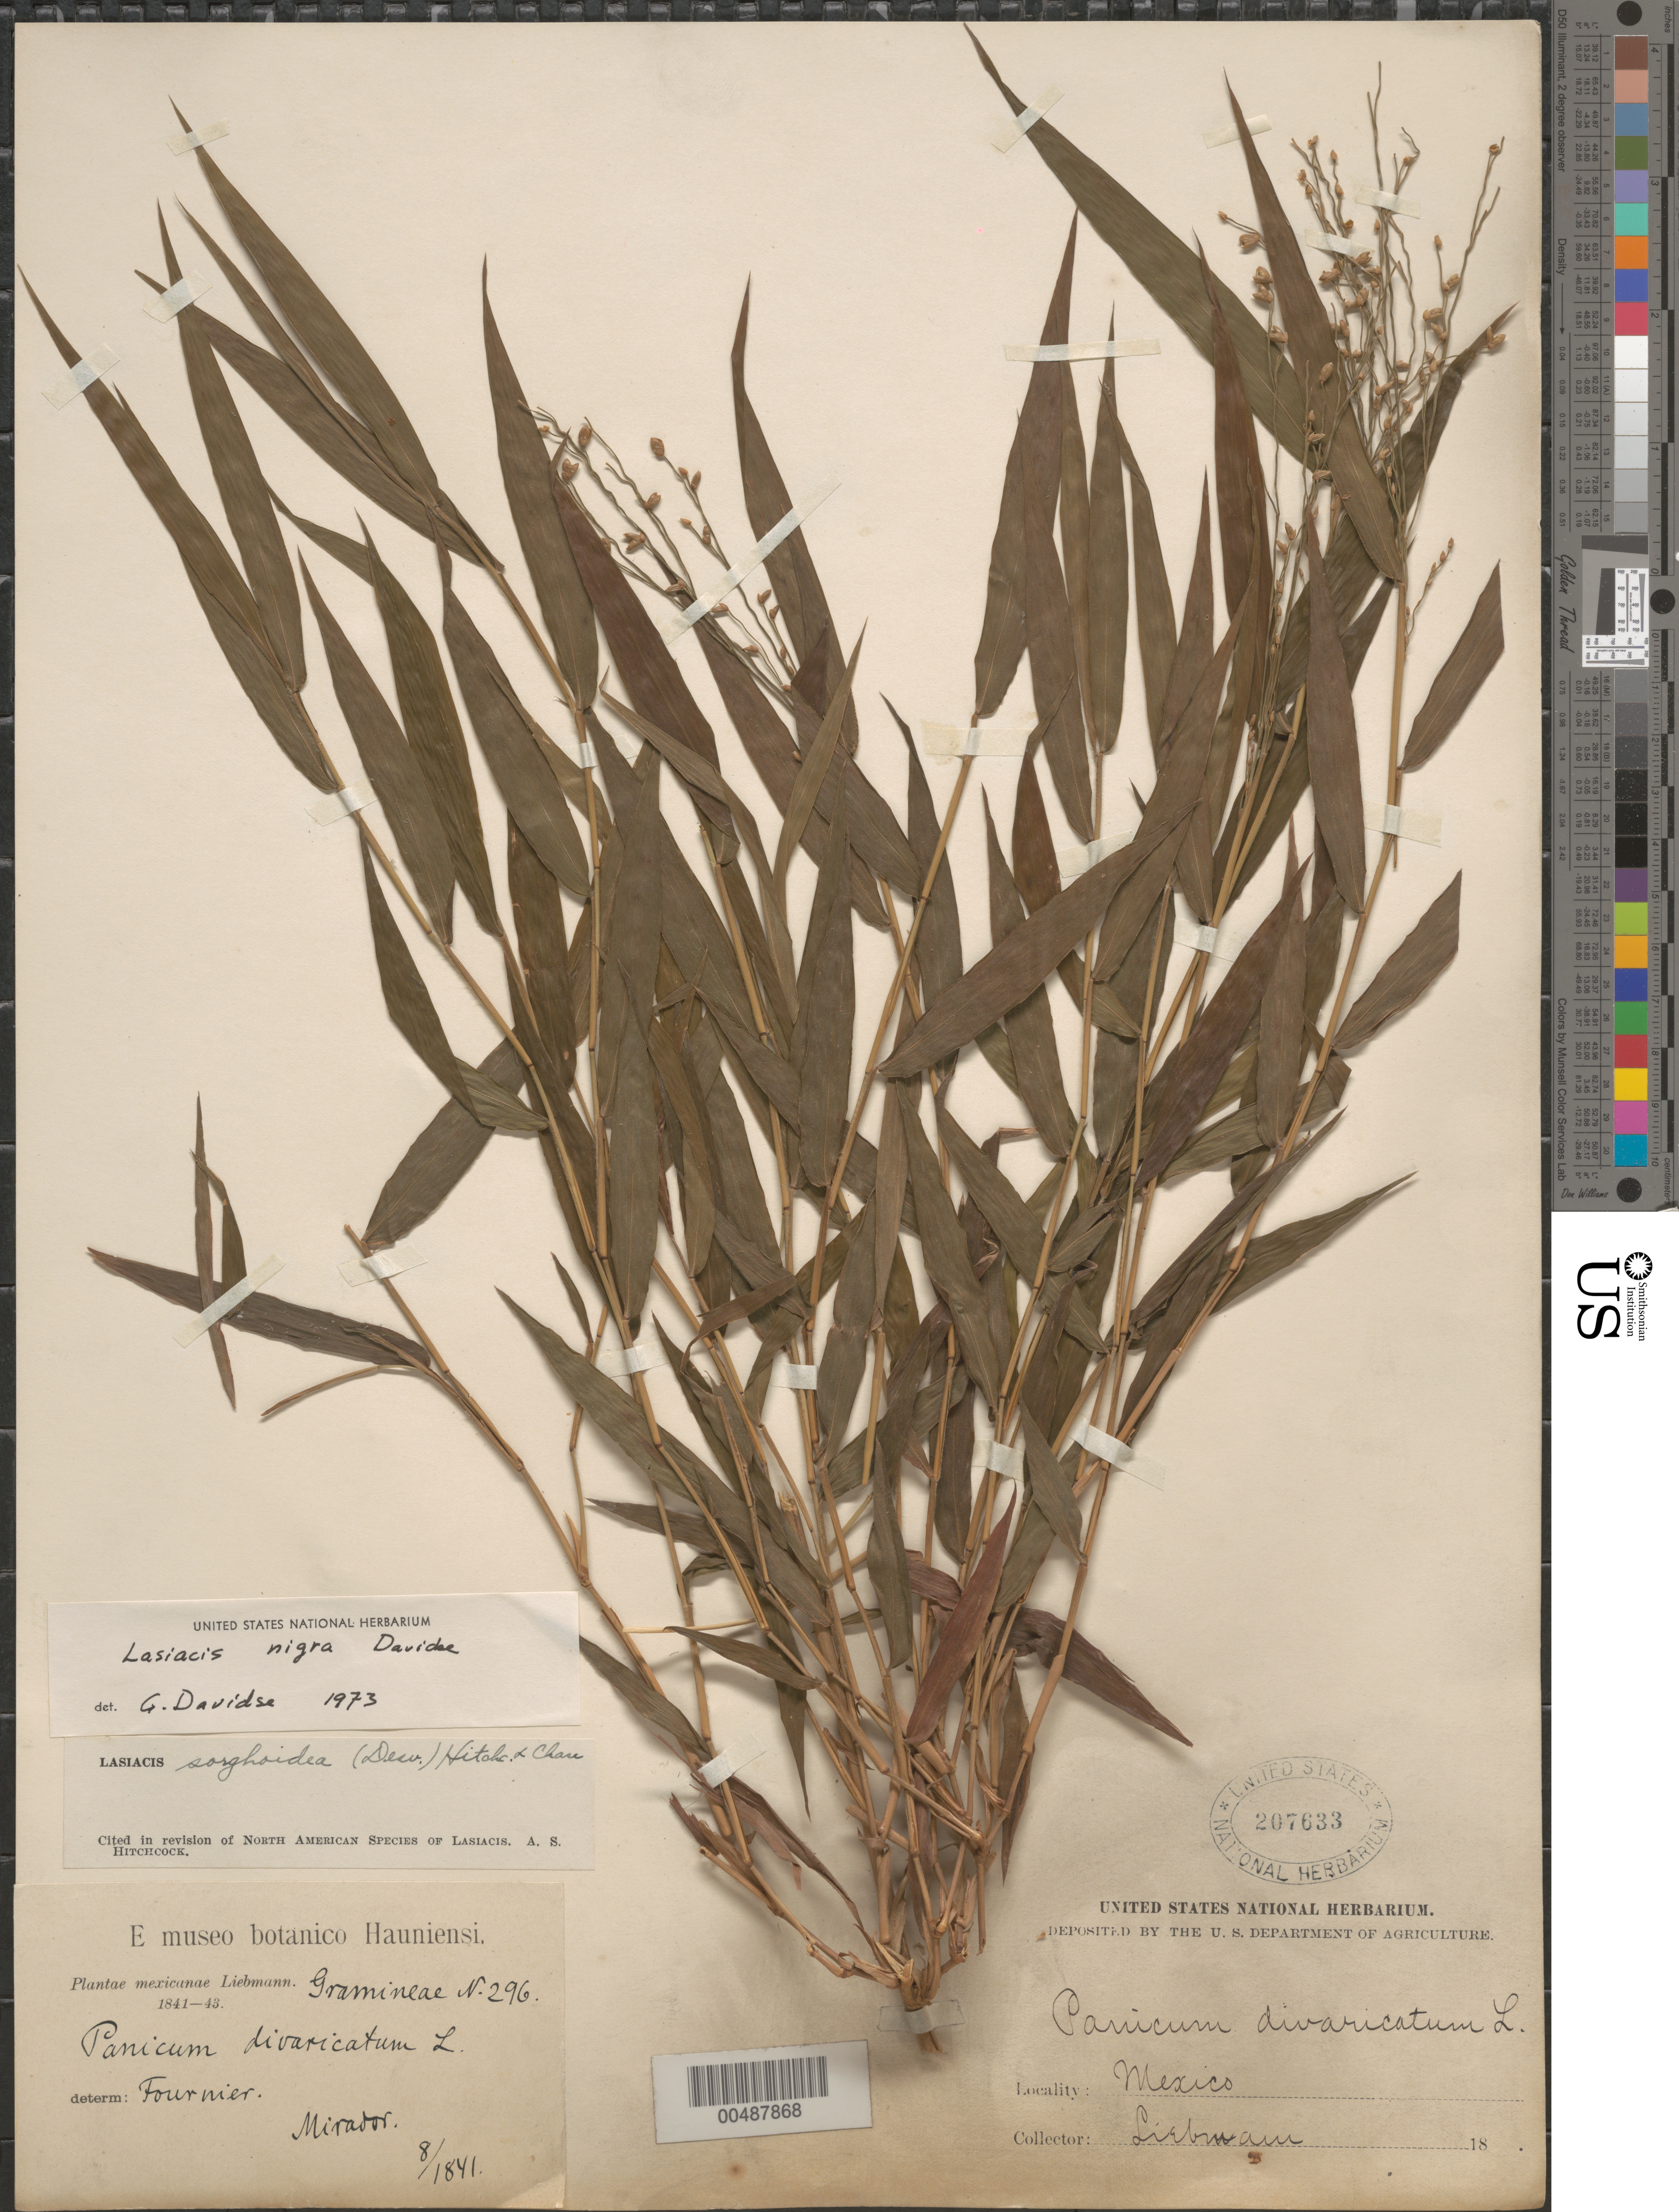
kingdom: Plantae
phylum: Tracheophyta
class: Liliopsida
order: Poales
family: Poaceae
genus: Lasiacis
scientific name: Lasiacis maxonii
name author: Swallen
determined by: Davidse, Gerrit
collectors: F. M. Liebmann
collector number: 296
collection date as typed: Aug 1841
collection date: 1841-08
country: Mexico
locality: Mirador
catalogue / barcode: US 207633